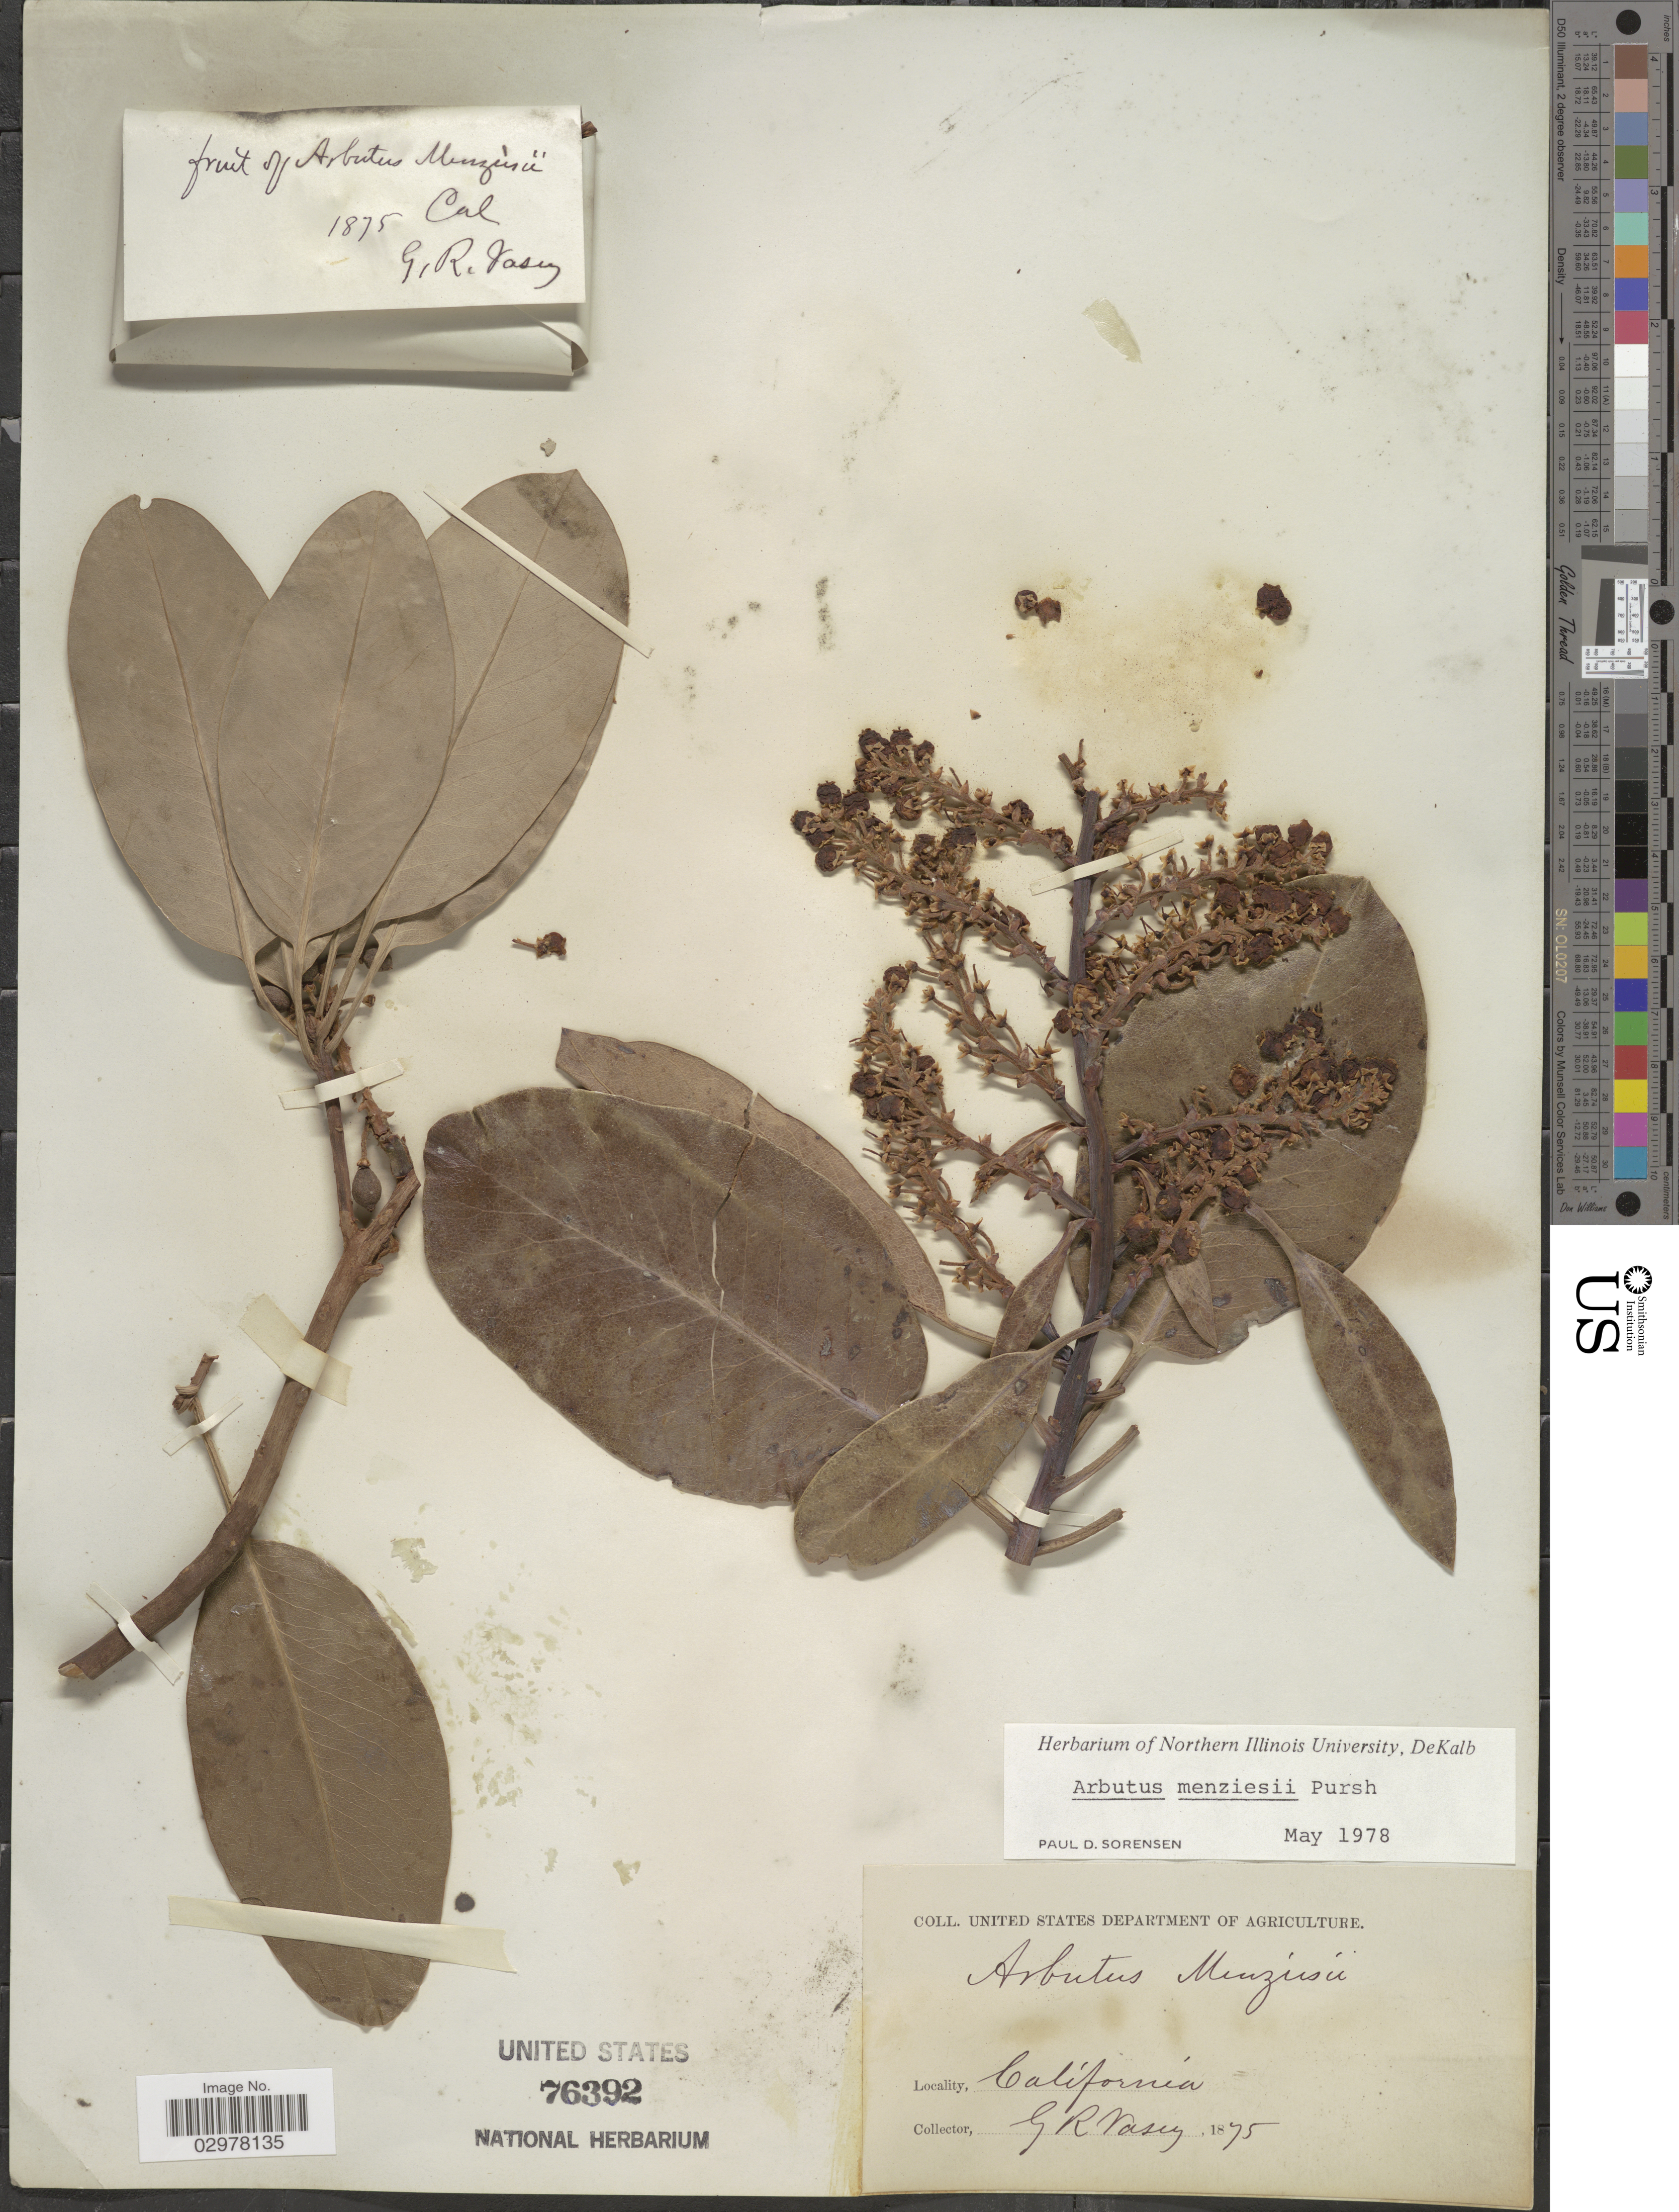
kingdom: Plantae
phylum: Tracheophyta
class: Magnoliopsida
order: Ericales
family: Ericaceae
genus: Arbutus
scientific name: Arbutus menziesii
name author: Pursh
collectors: G. R. Vasey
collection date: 1875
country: United States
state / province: California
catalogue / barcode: US 76392